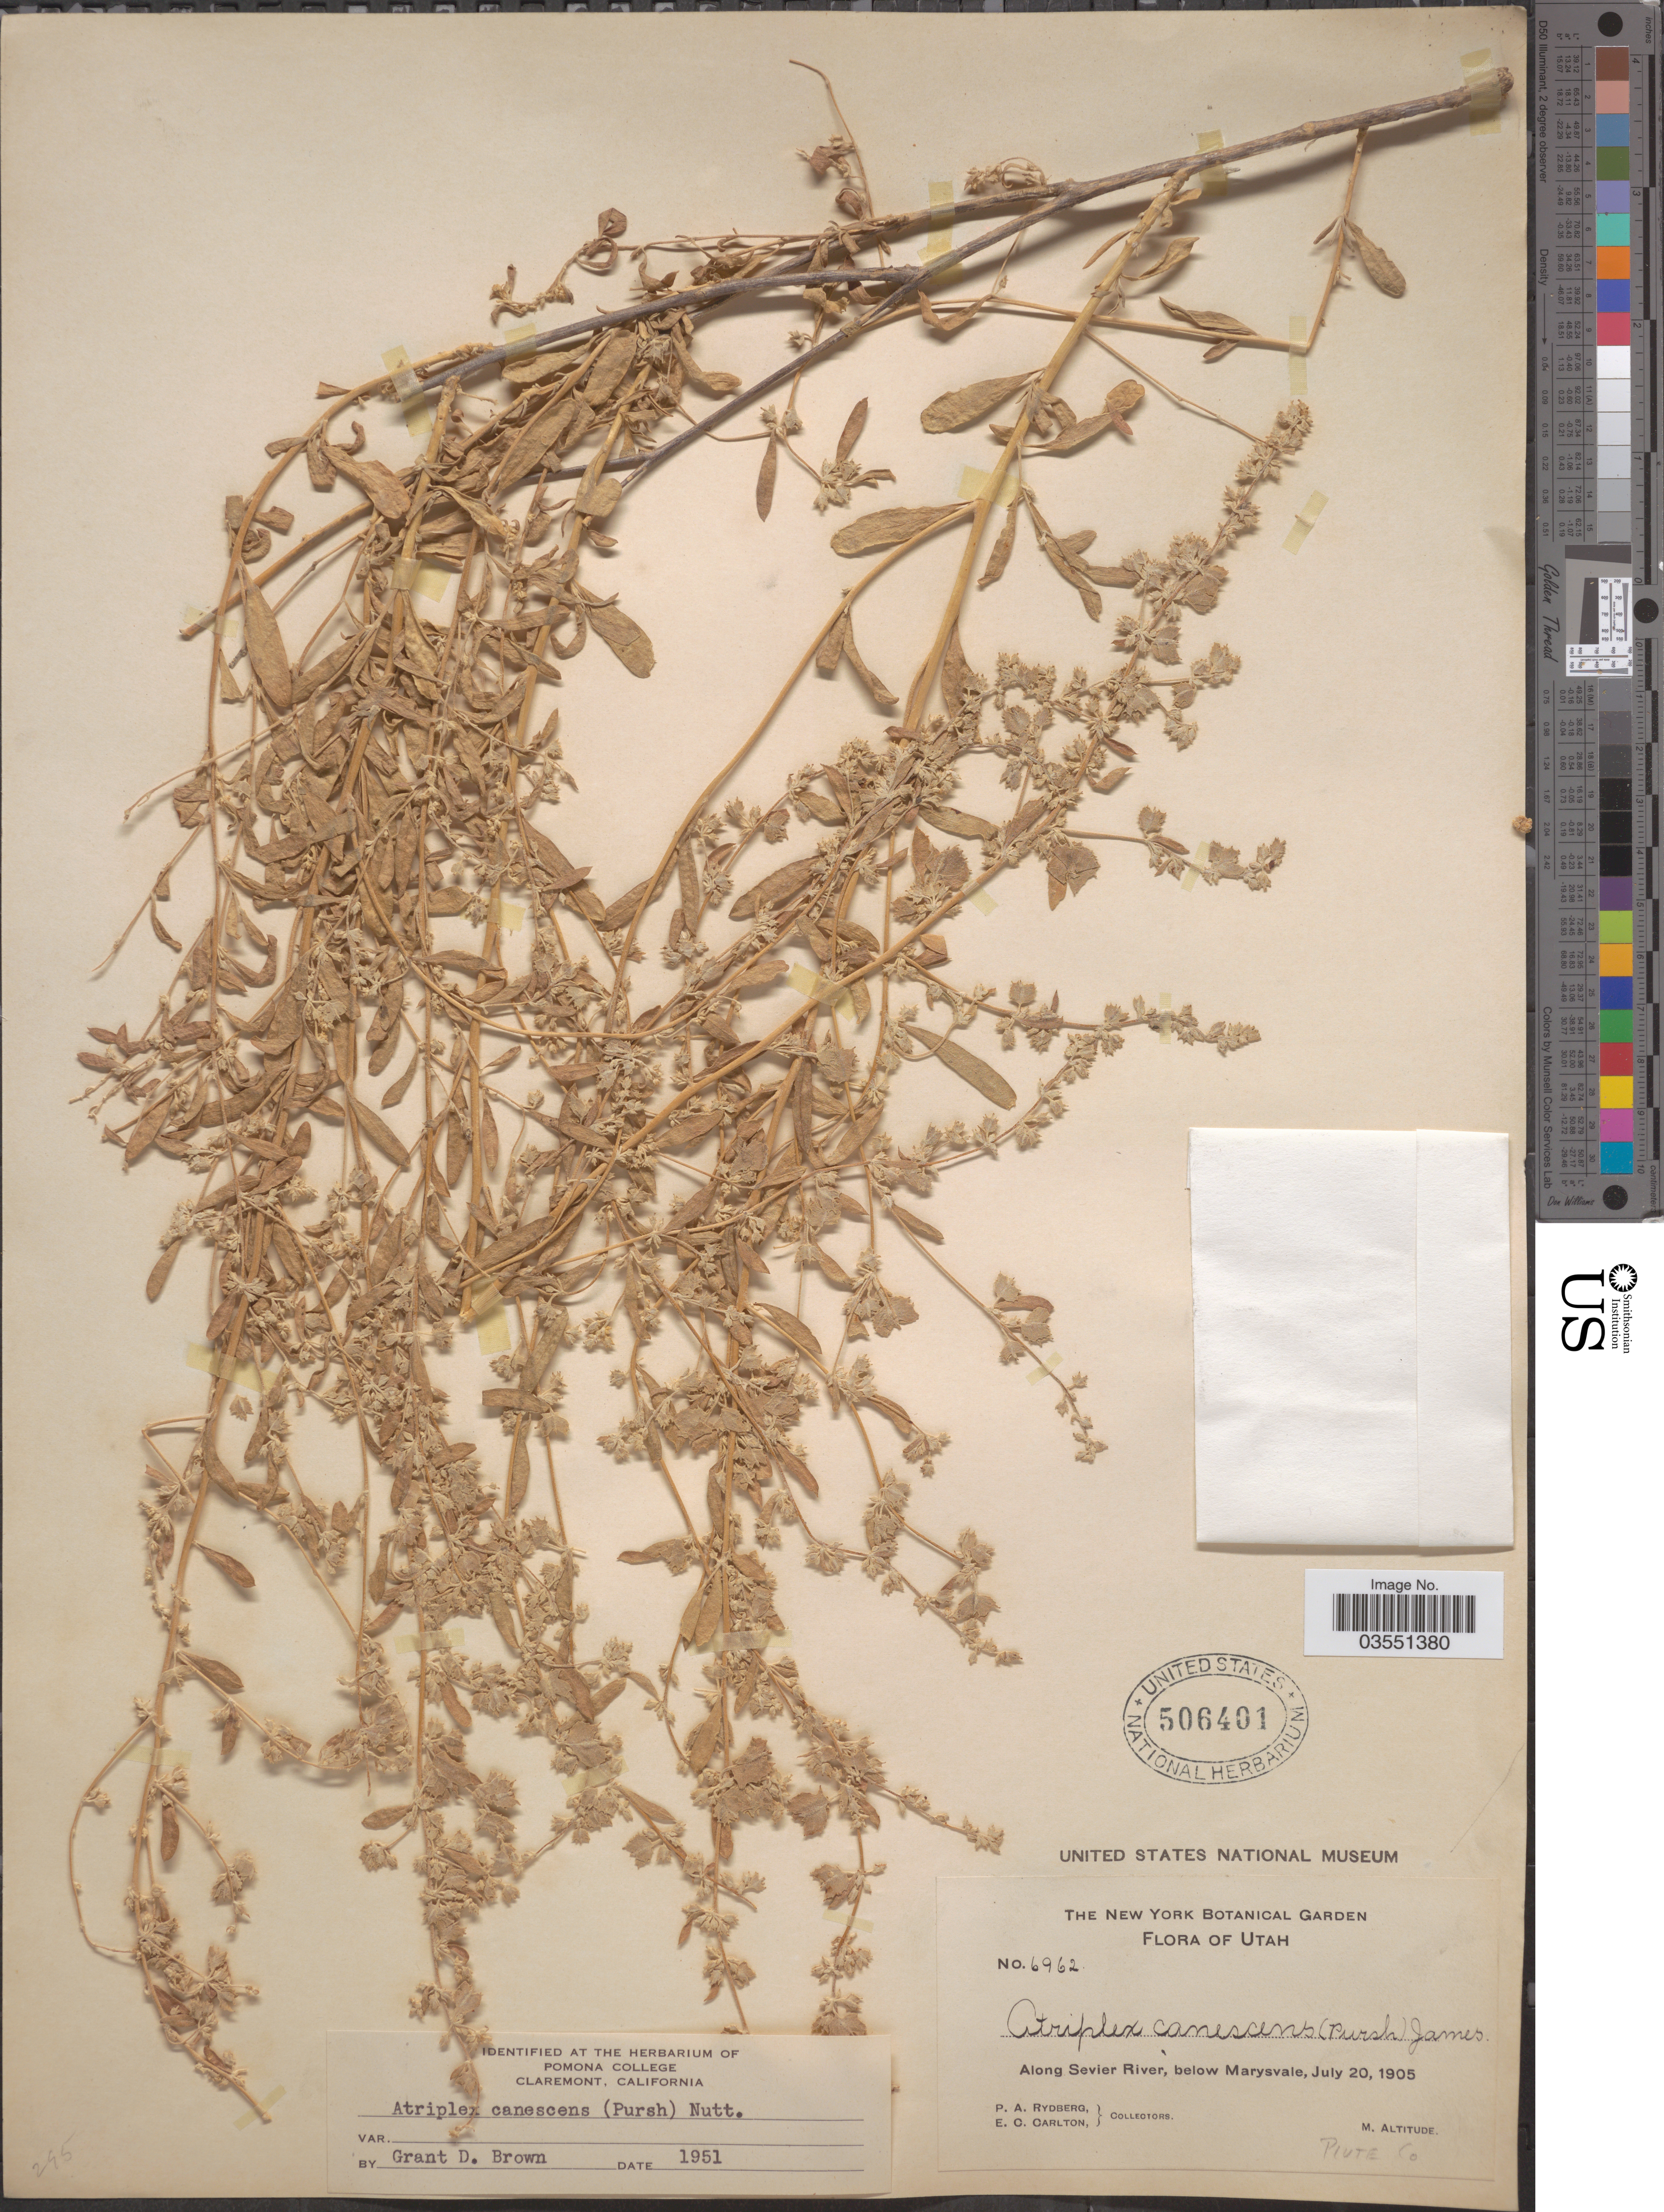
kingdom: Plantae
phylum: Tracheophyta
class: Magnoliopsida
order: Caryophyllales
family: Amaranthaceae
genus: Atriplex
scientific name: Atriplex canescens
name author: (Pursh) Nutt.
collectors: P. A. Rydberg & E. Carlton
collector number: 6962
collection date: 1905-07-20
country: United States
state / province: Utah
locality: Along Sevier River, below Marysvale. Piute Co.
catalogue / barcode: US 506401